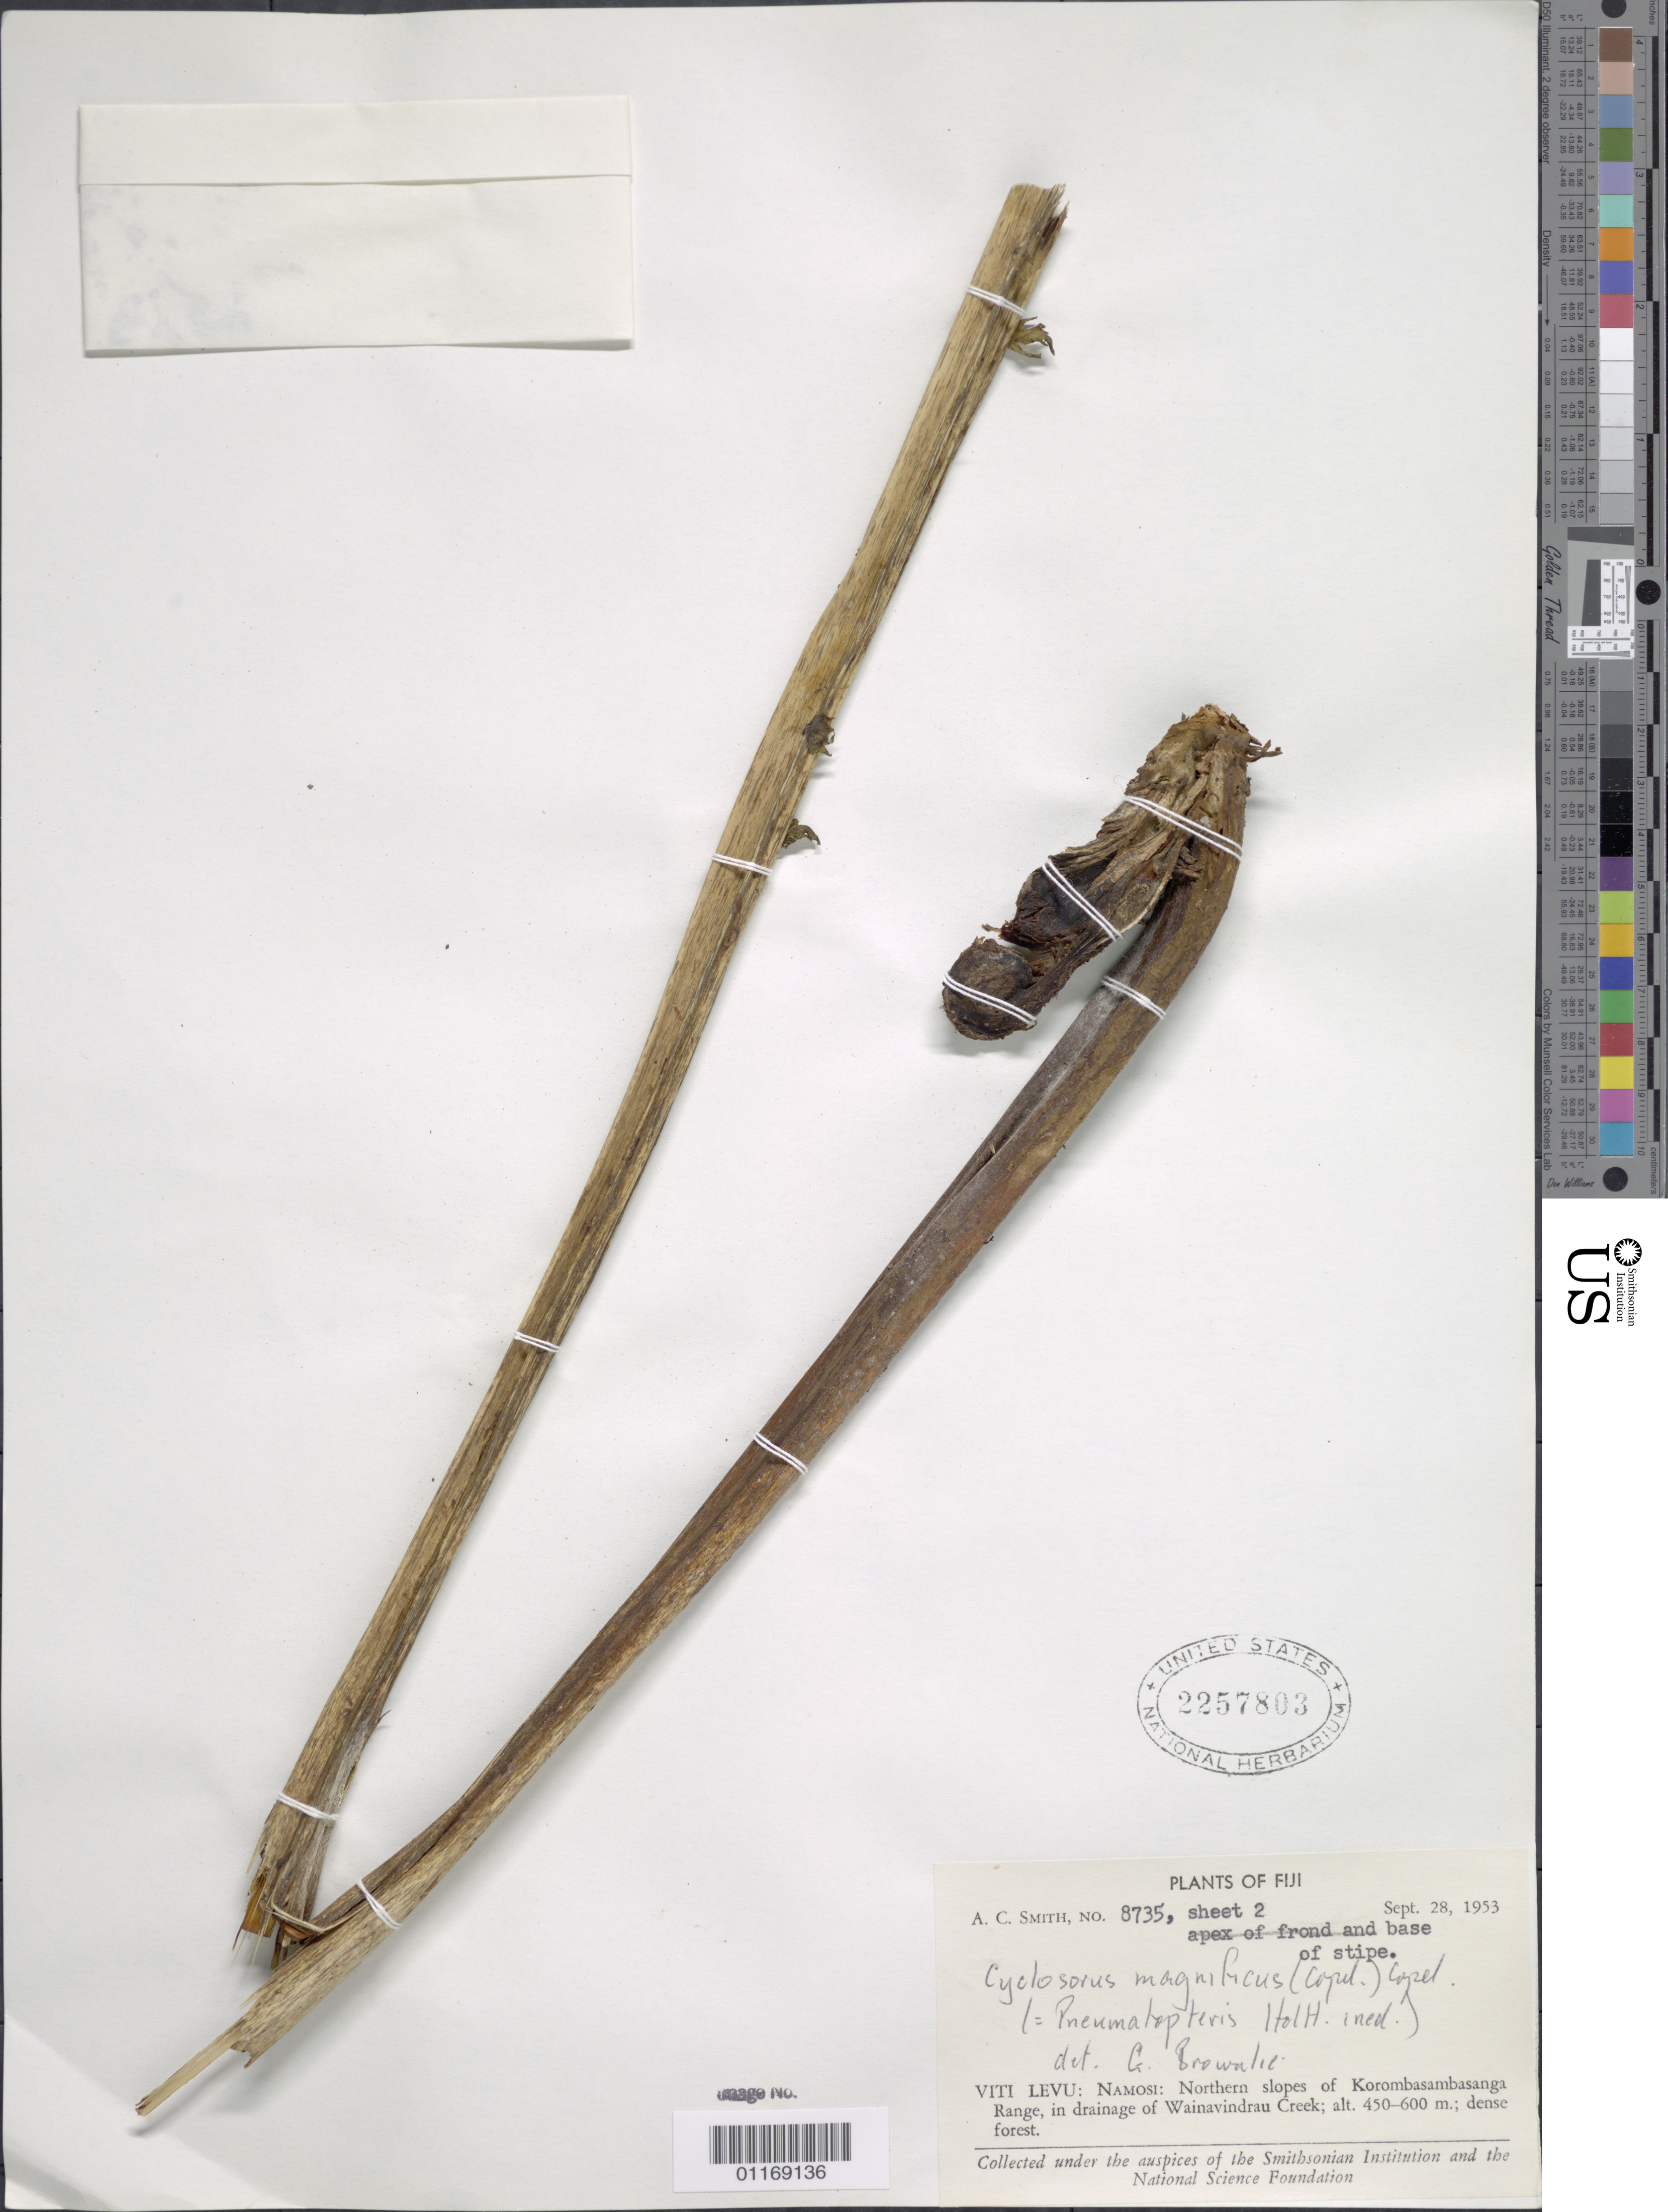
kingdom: Plantae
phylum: Tracheophyta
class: Polypodiopsida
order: Polypodiales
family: Thelypteridaceae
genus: Pneumatopteris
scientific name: Pneumatopteris magnifica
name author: (Copel.) Holttum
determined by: Brownlie, G.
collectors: A. C. Smith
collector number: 8735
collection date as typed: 28 Sep 1953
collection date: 1953-09-28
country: Fiji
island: Viti Levu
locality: Namosi, northern slopes of korombasambasanga range, in drainage of wainavindrau creek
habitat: Dense forest.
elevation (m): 450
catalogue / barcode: US 2257803